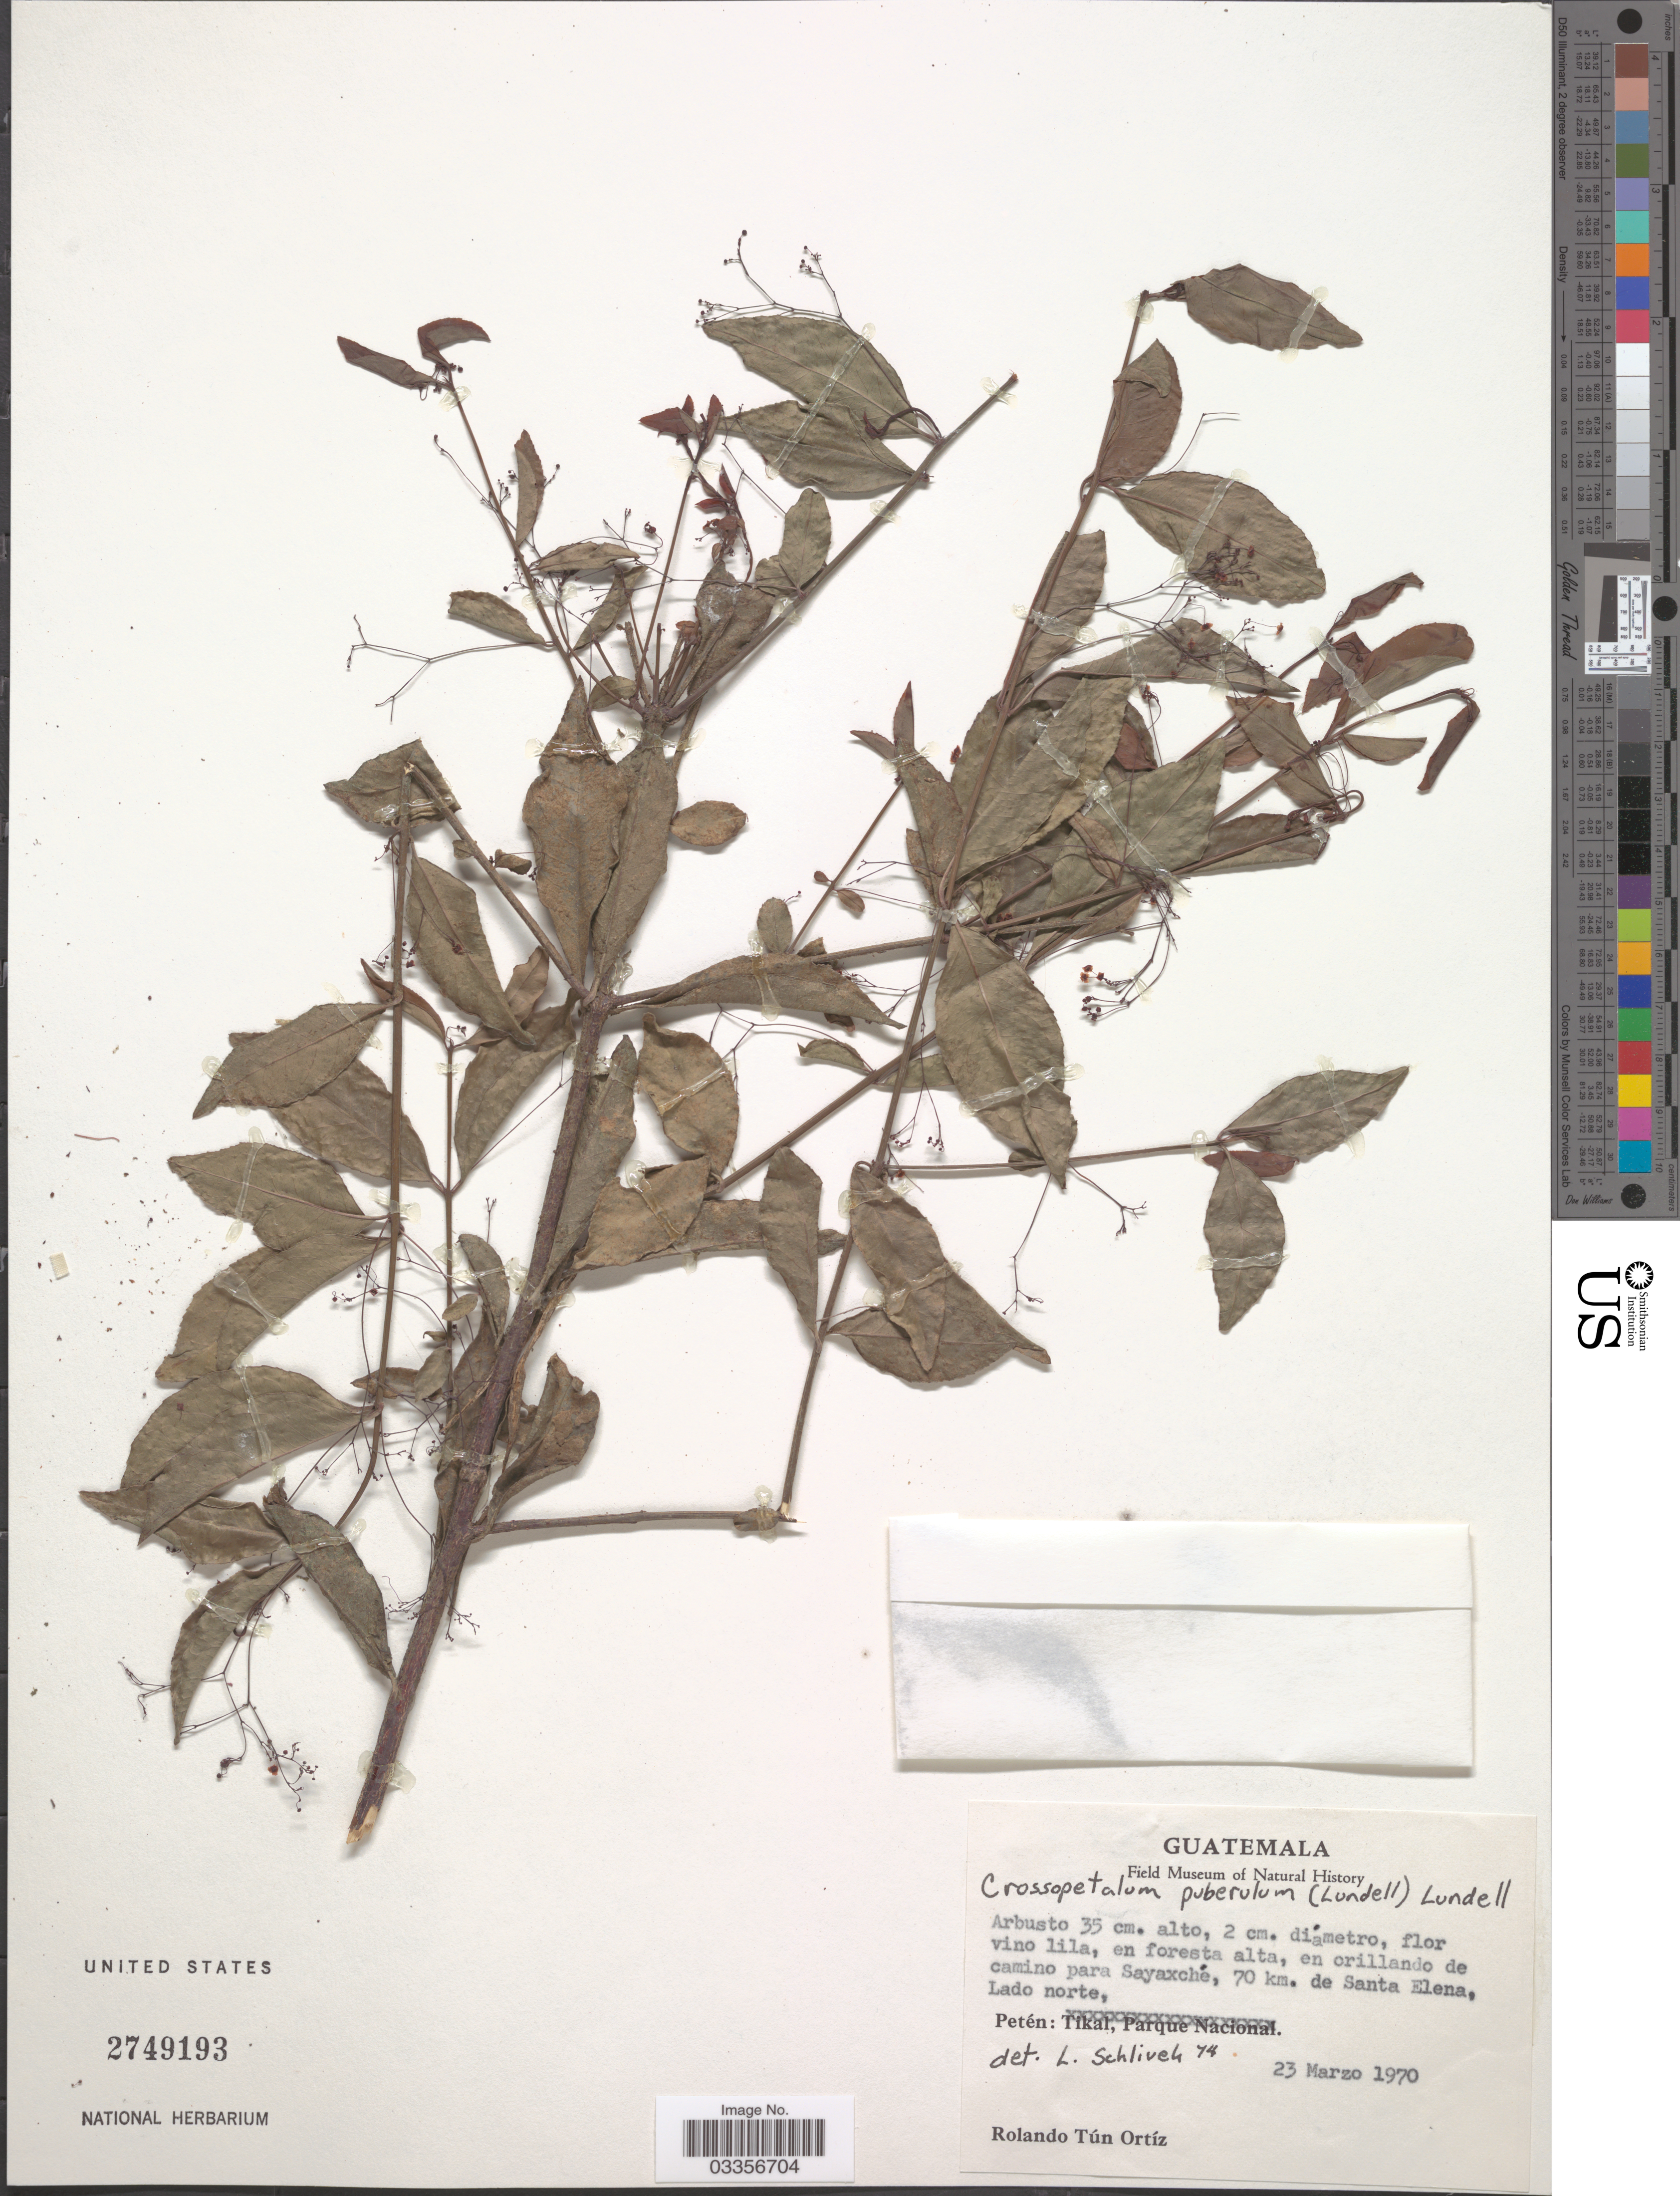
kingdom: Plantae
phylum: Tracheophyta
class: Magnoliopsida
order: Celastrales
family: Celastraceae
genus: Crossopetalum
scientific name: Crossopetalum puberulum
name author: (Lundell) Lundell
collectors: R. Tún Ortíz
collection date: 1970-03-23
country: Guatemala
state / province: El Petén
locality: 70 km. de Santa Elena, Lado norte.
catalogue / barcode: US 2749193